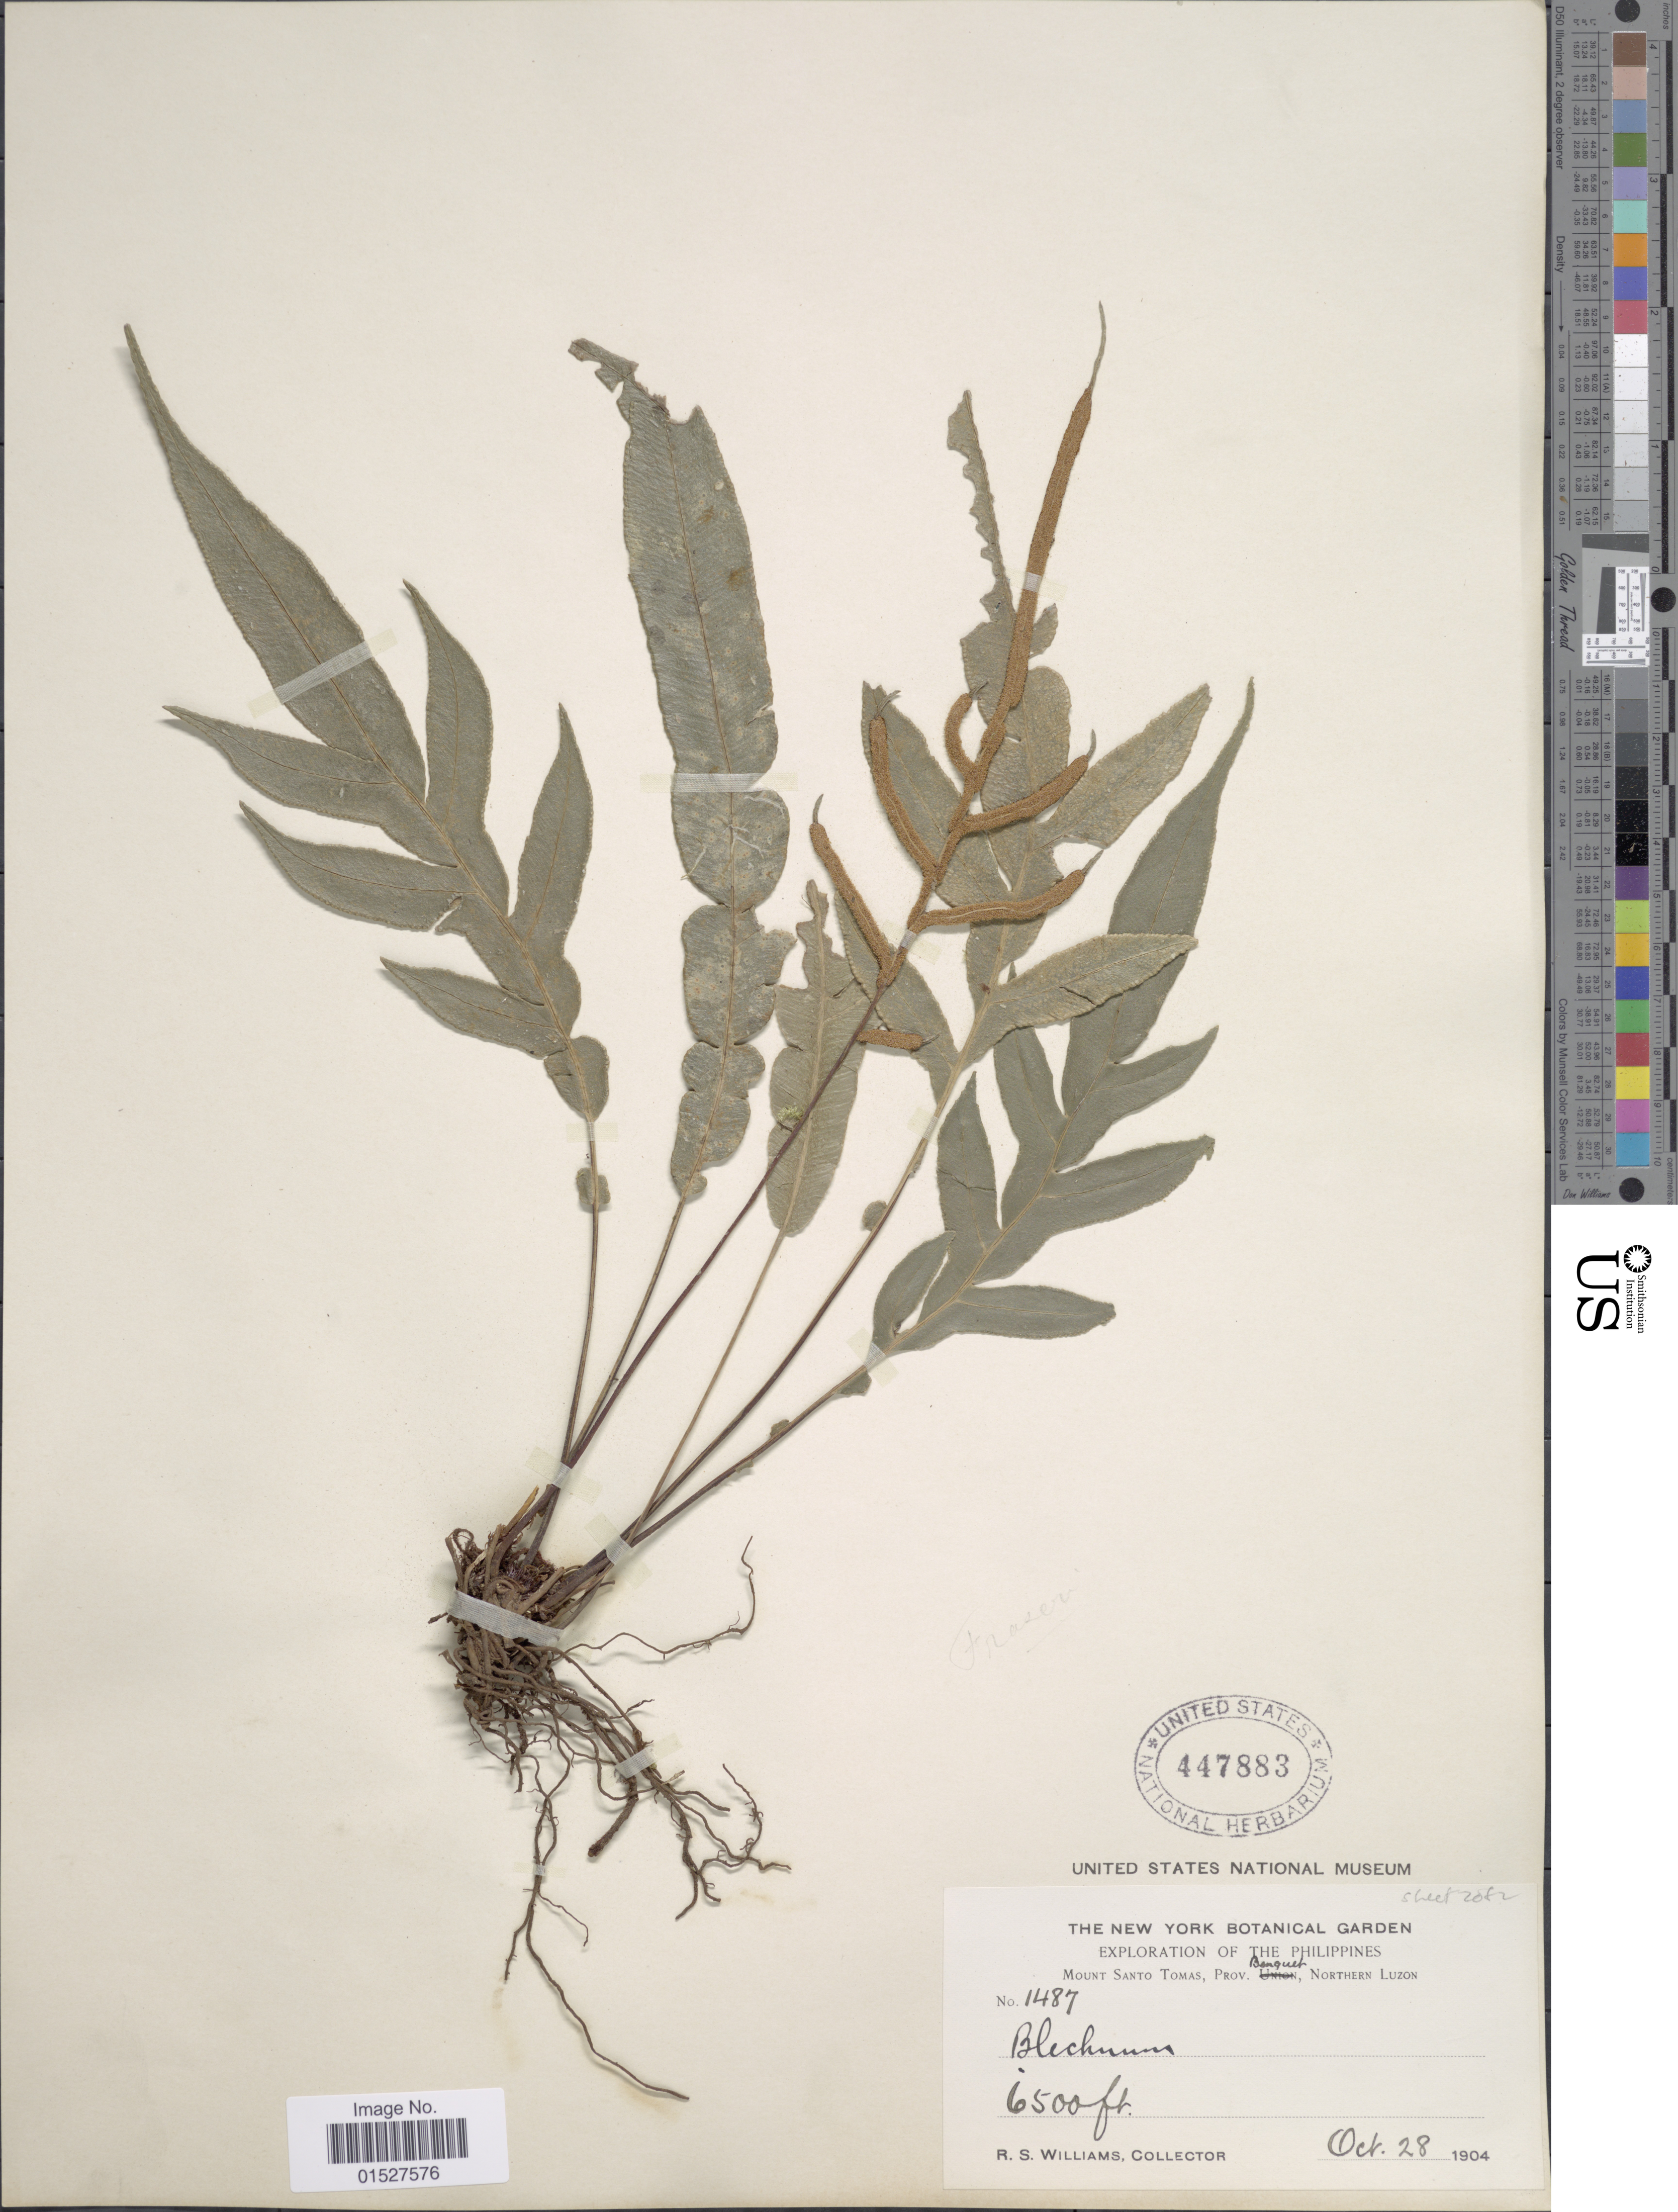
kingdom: Plantae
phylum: Tracheophyta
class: Polypodiopsida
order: Polypodiales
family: Blechnaceae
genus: Blechnum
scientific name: Blechnum melanocaulon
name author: (Brack.) T.C. Chambers & P. A. Farrant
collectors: R. S. Williams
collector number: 1487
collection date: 1904-10-28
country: Philippines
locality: Mount Santo Tomas, Prov. Benguet, Northern Luzon.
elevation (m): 1981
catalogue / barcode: US 447883